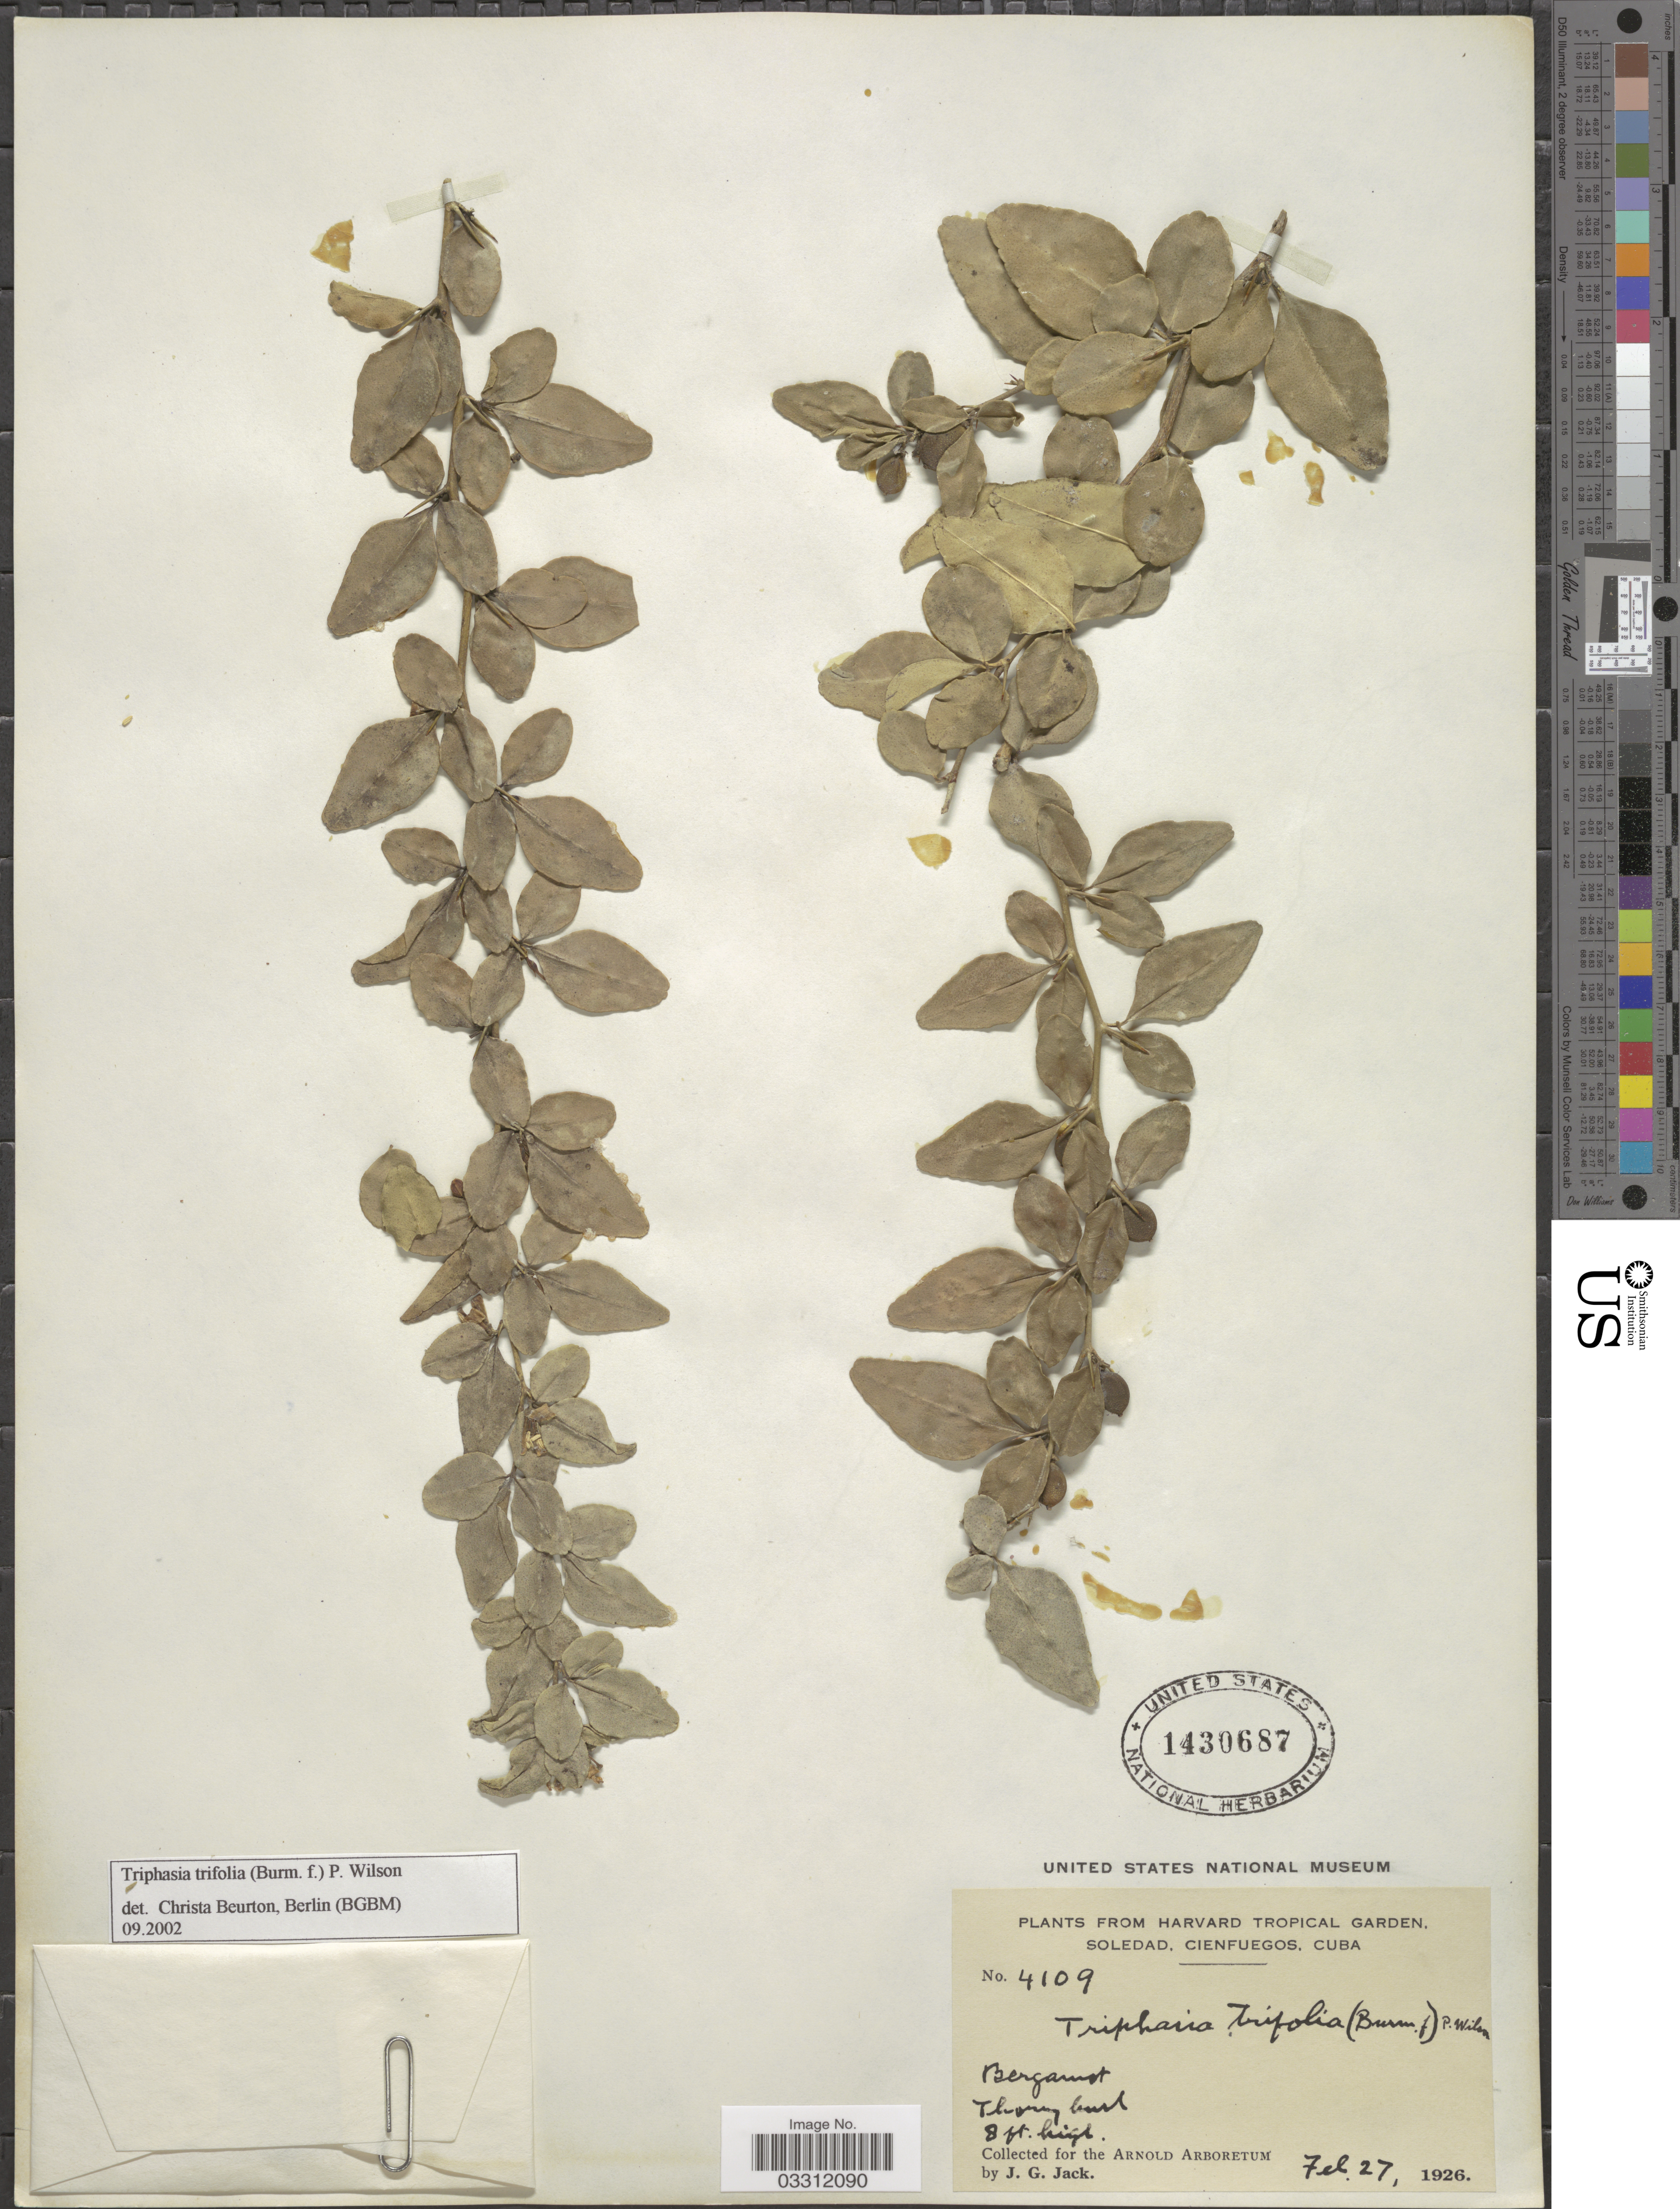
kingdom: Plantae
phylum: Tracheophyta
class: Magnoliopsida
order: Sapindales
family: Rutaceae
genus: Triphasia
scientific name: Triphasia trifoliata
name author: DC.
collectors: J. G. Jack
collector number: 4109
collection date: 1926-02-27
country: Cuba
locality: Harvard Tropical Garden, Soledad, Cienfuegos.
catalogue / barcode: US 1430687